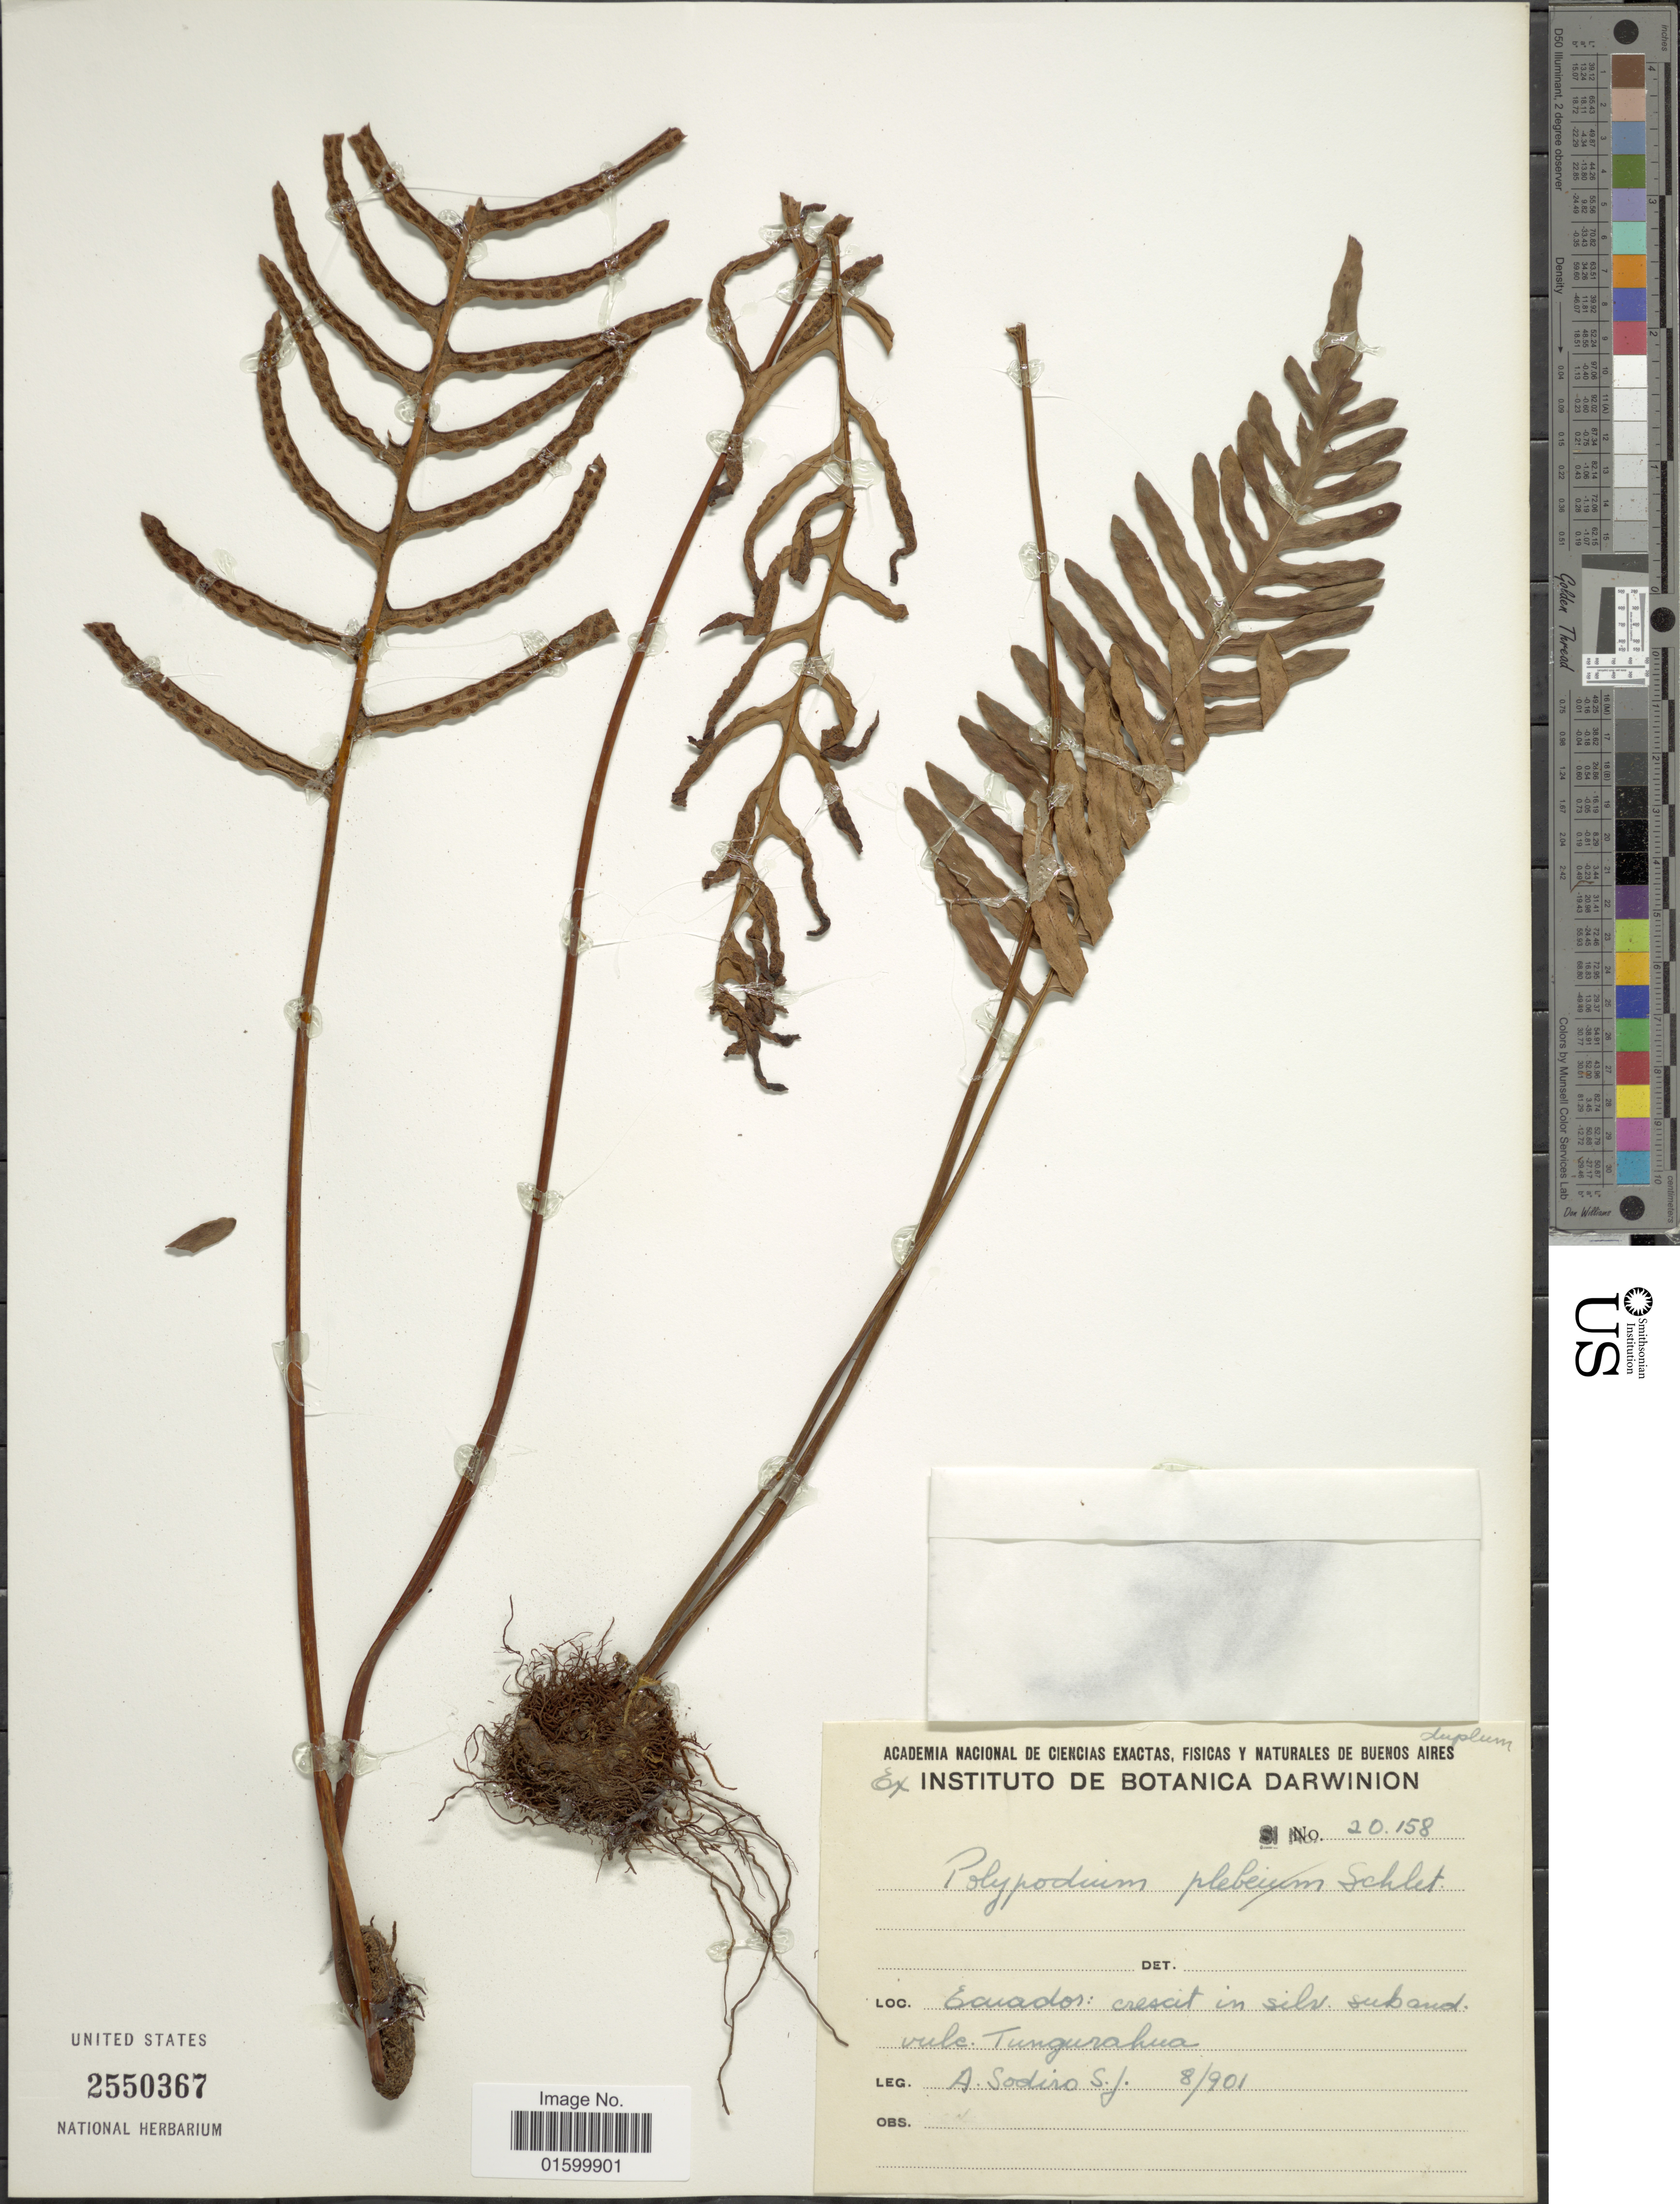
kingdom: Plantae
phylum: Tracheophyta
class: Polypodiopsida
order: Polypodiales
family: Polypodiaceae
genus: Pleopeltis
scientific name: Pleopeltis remota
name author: (Desv.) A.R. Sm.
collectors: A. Sodiro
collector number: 20158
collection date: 1901-08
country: Ecuador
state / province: Tungurahua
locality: Ecuador, vulc. Tungurahua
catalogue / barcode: US 2550367